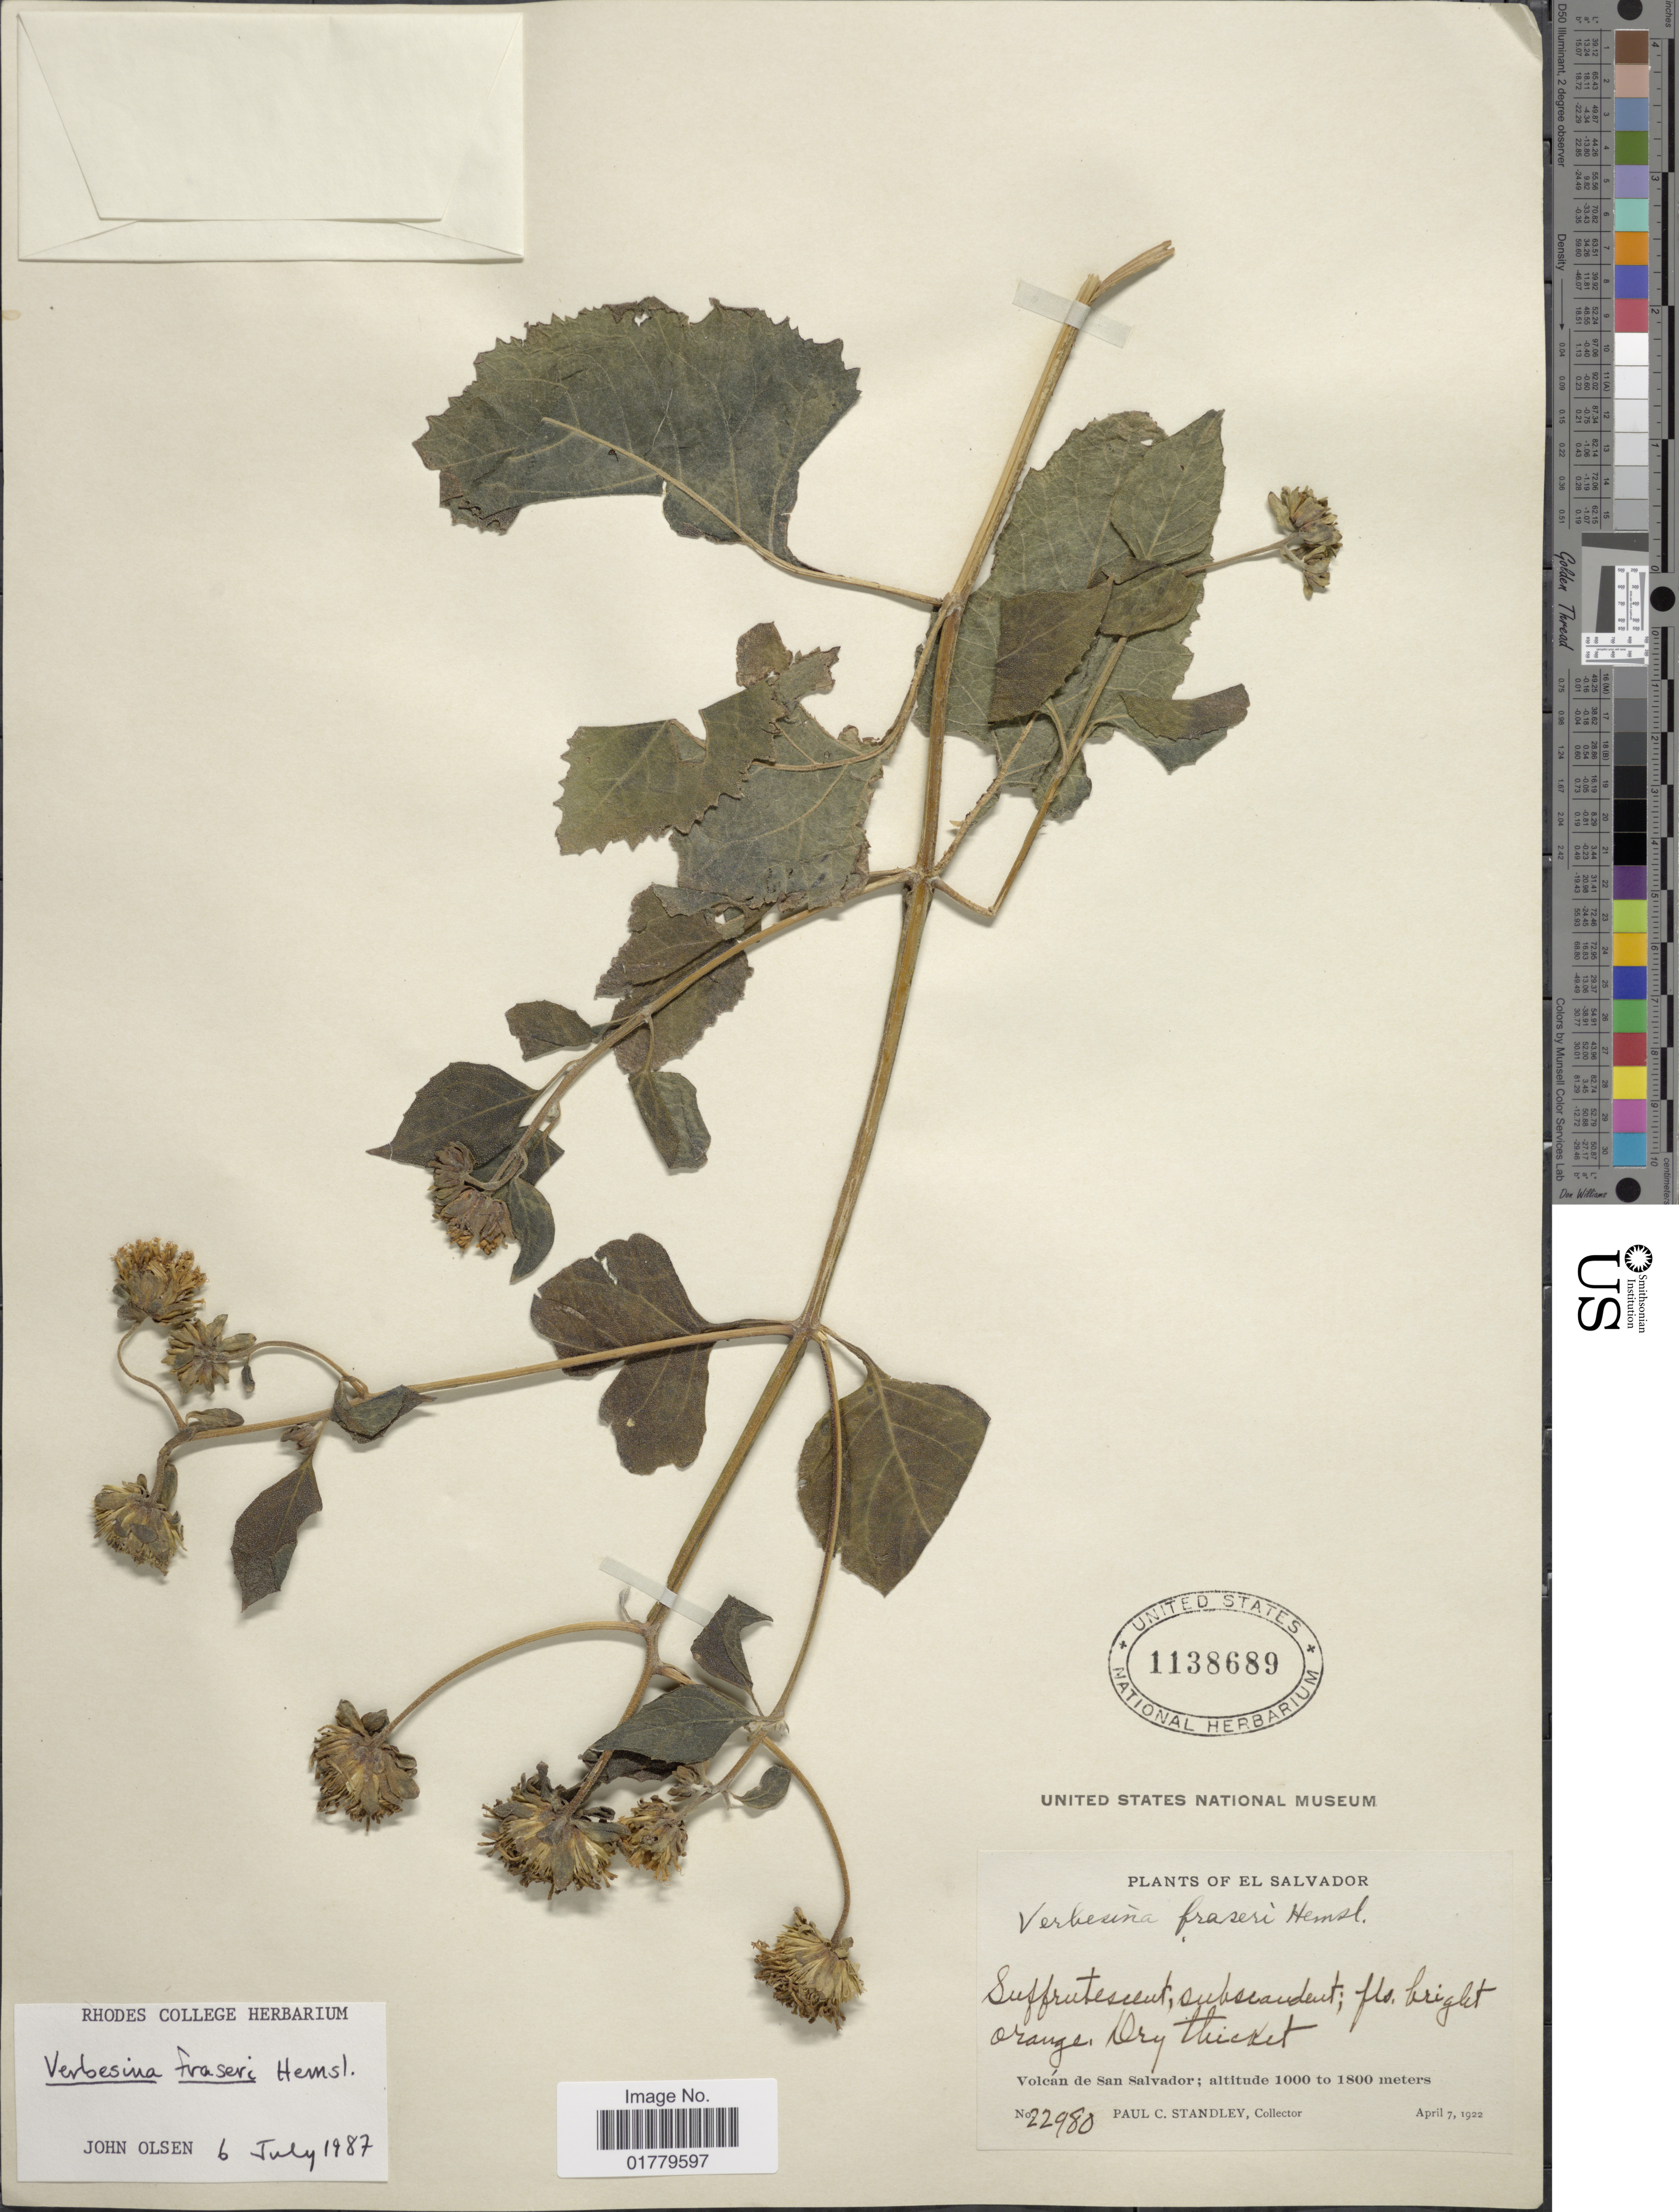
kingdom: Plantae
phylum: Tracheophyta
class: Magnoliopsida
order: Asterales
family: Asteraceae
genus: Verbesina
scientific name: Verbesina fraseri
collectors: P. C. Standley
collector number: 22980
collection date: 1922-04-07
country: El Salvador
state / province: San Salvador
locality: Volcán de San Salvador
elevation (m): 1000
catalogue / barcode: US 1138689